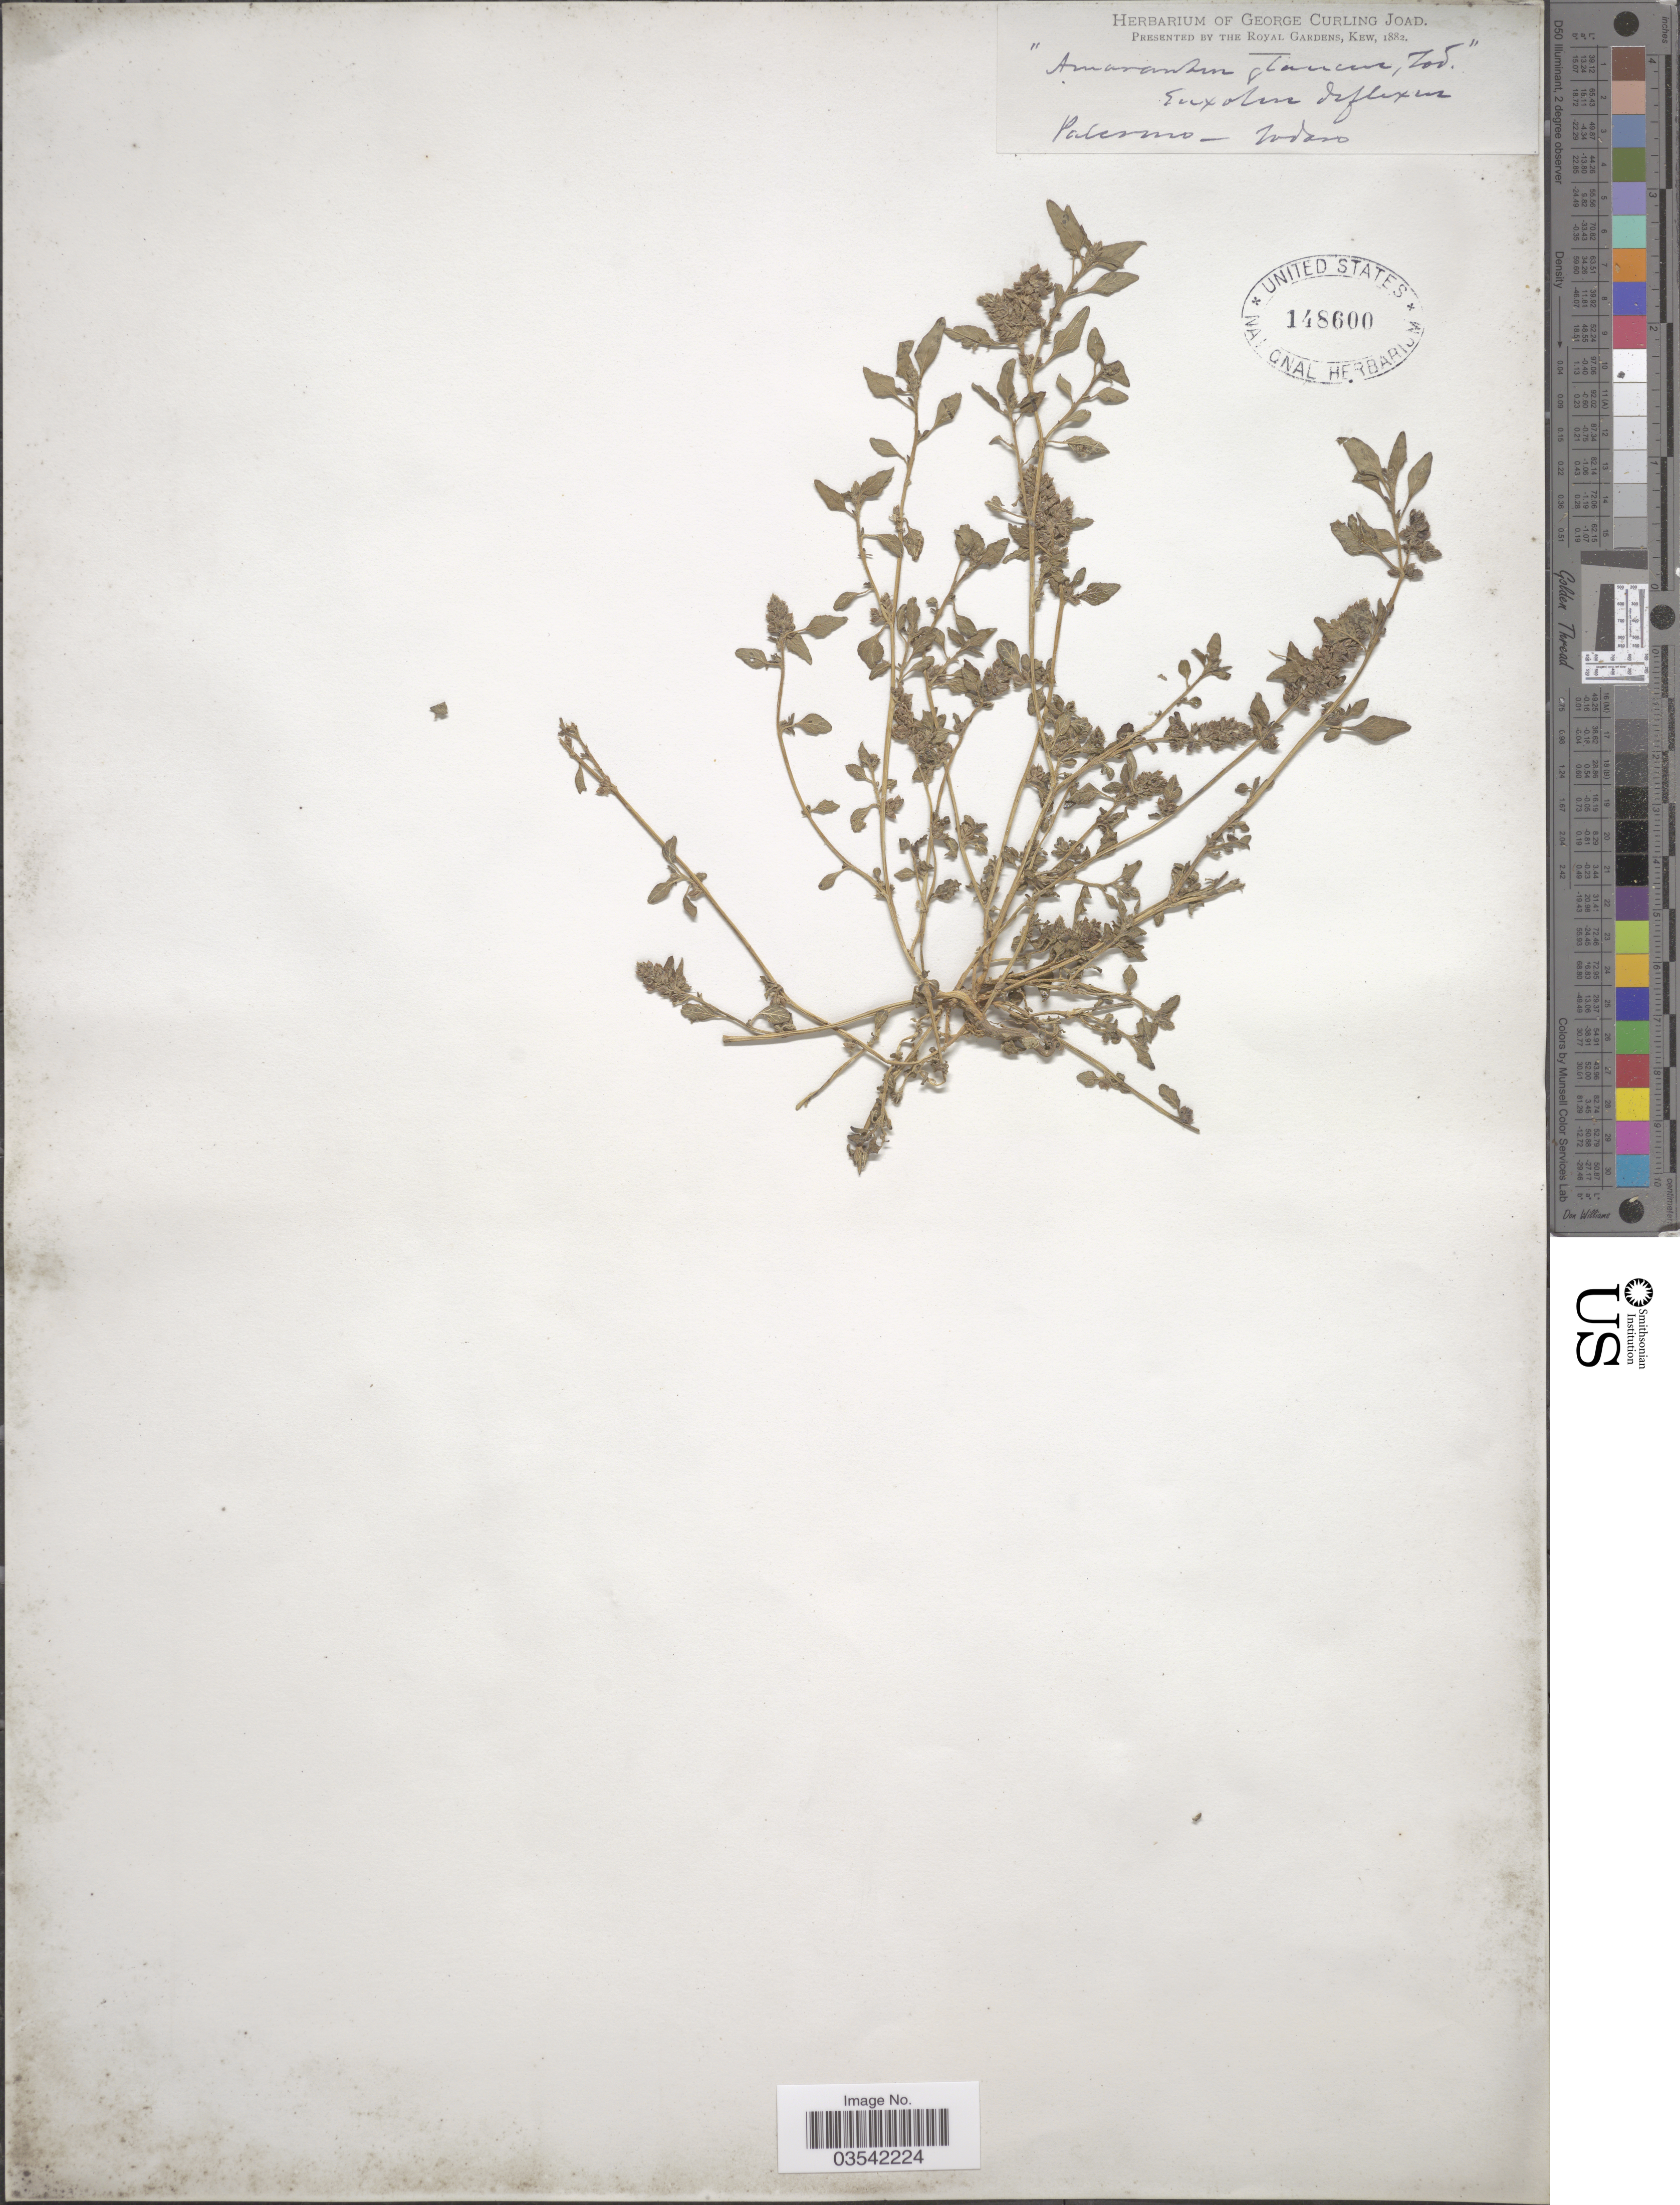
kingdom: Plantae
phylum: Tracheophyta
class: Magnoliopsida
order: Caryophyllales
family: Amaranthaceae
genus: Amaranthus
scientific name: Amaranthus glaucus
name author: Biv.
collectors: Todaro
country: Italy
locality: Palermo.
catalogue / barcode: US 148600